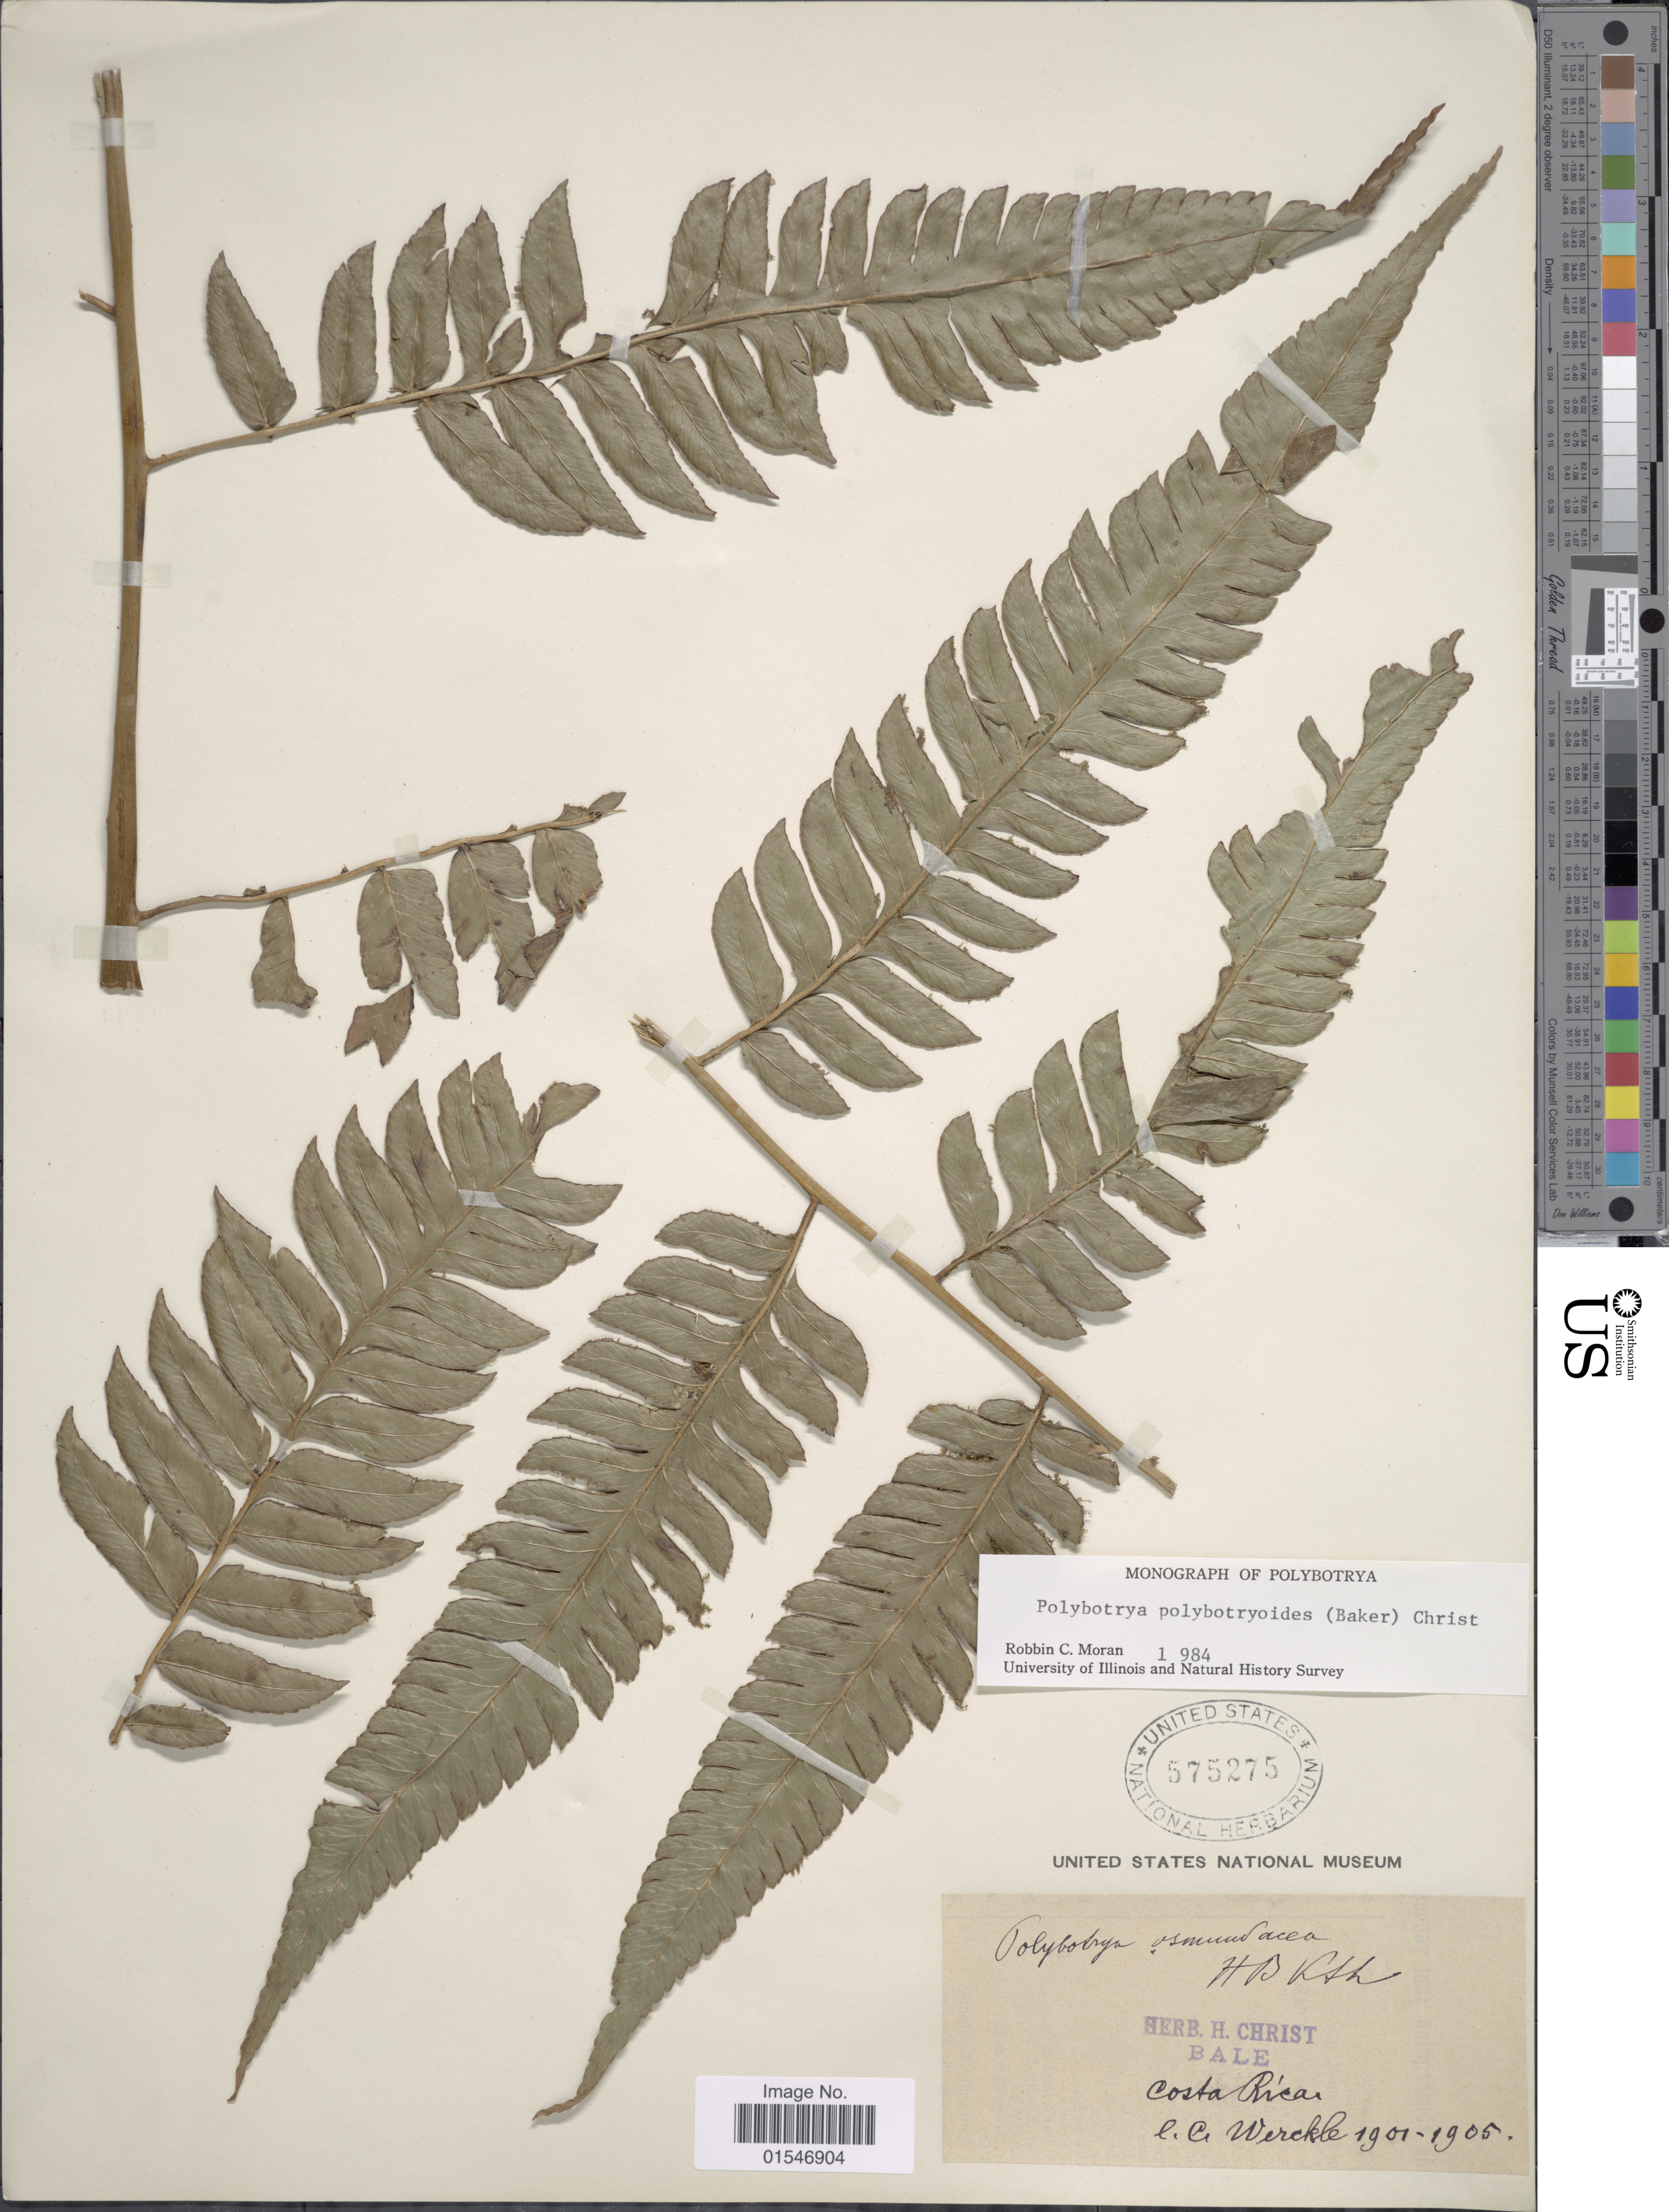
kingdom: Plantae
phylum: Tracheophyta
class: Polypodiopsida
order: Polypodiales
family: Dryopteridaceae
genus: Polybotrya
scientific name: Polybotrya aucuparia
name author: Christ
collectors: C. Wercklé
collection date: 1901/1905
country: Costa Rica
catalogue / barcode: US 575275